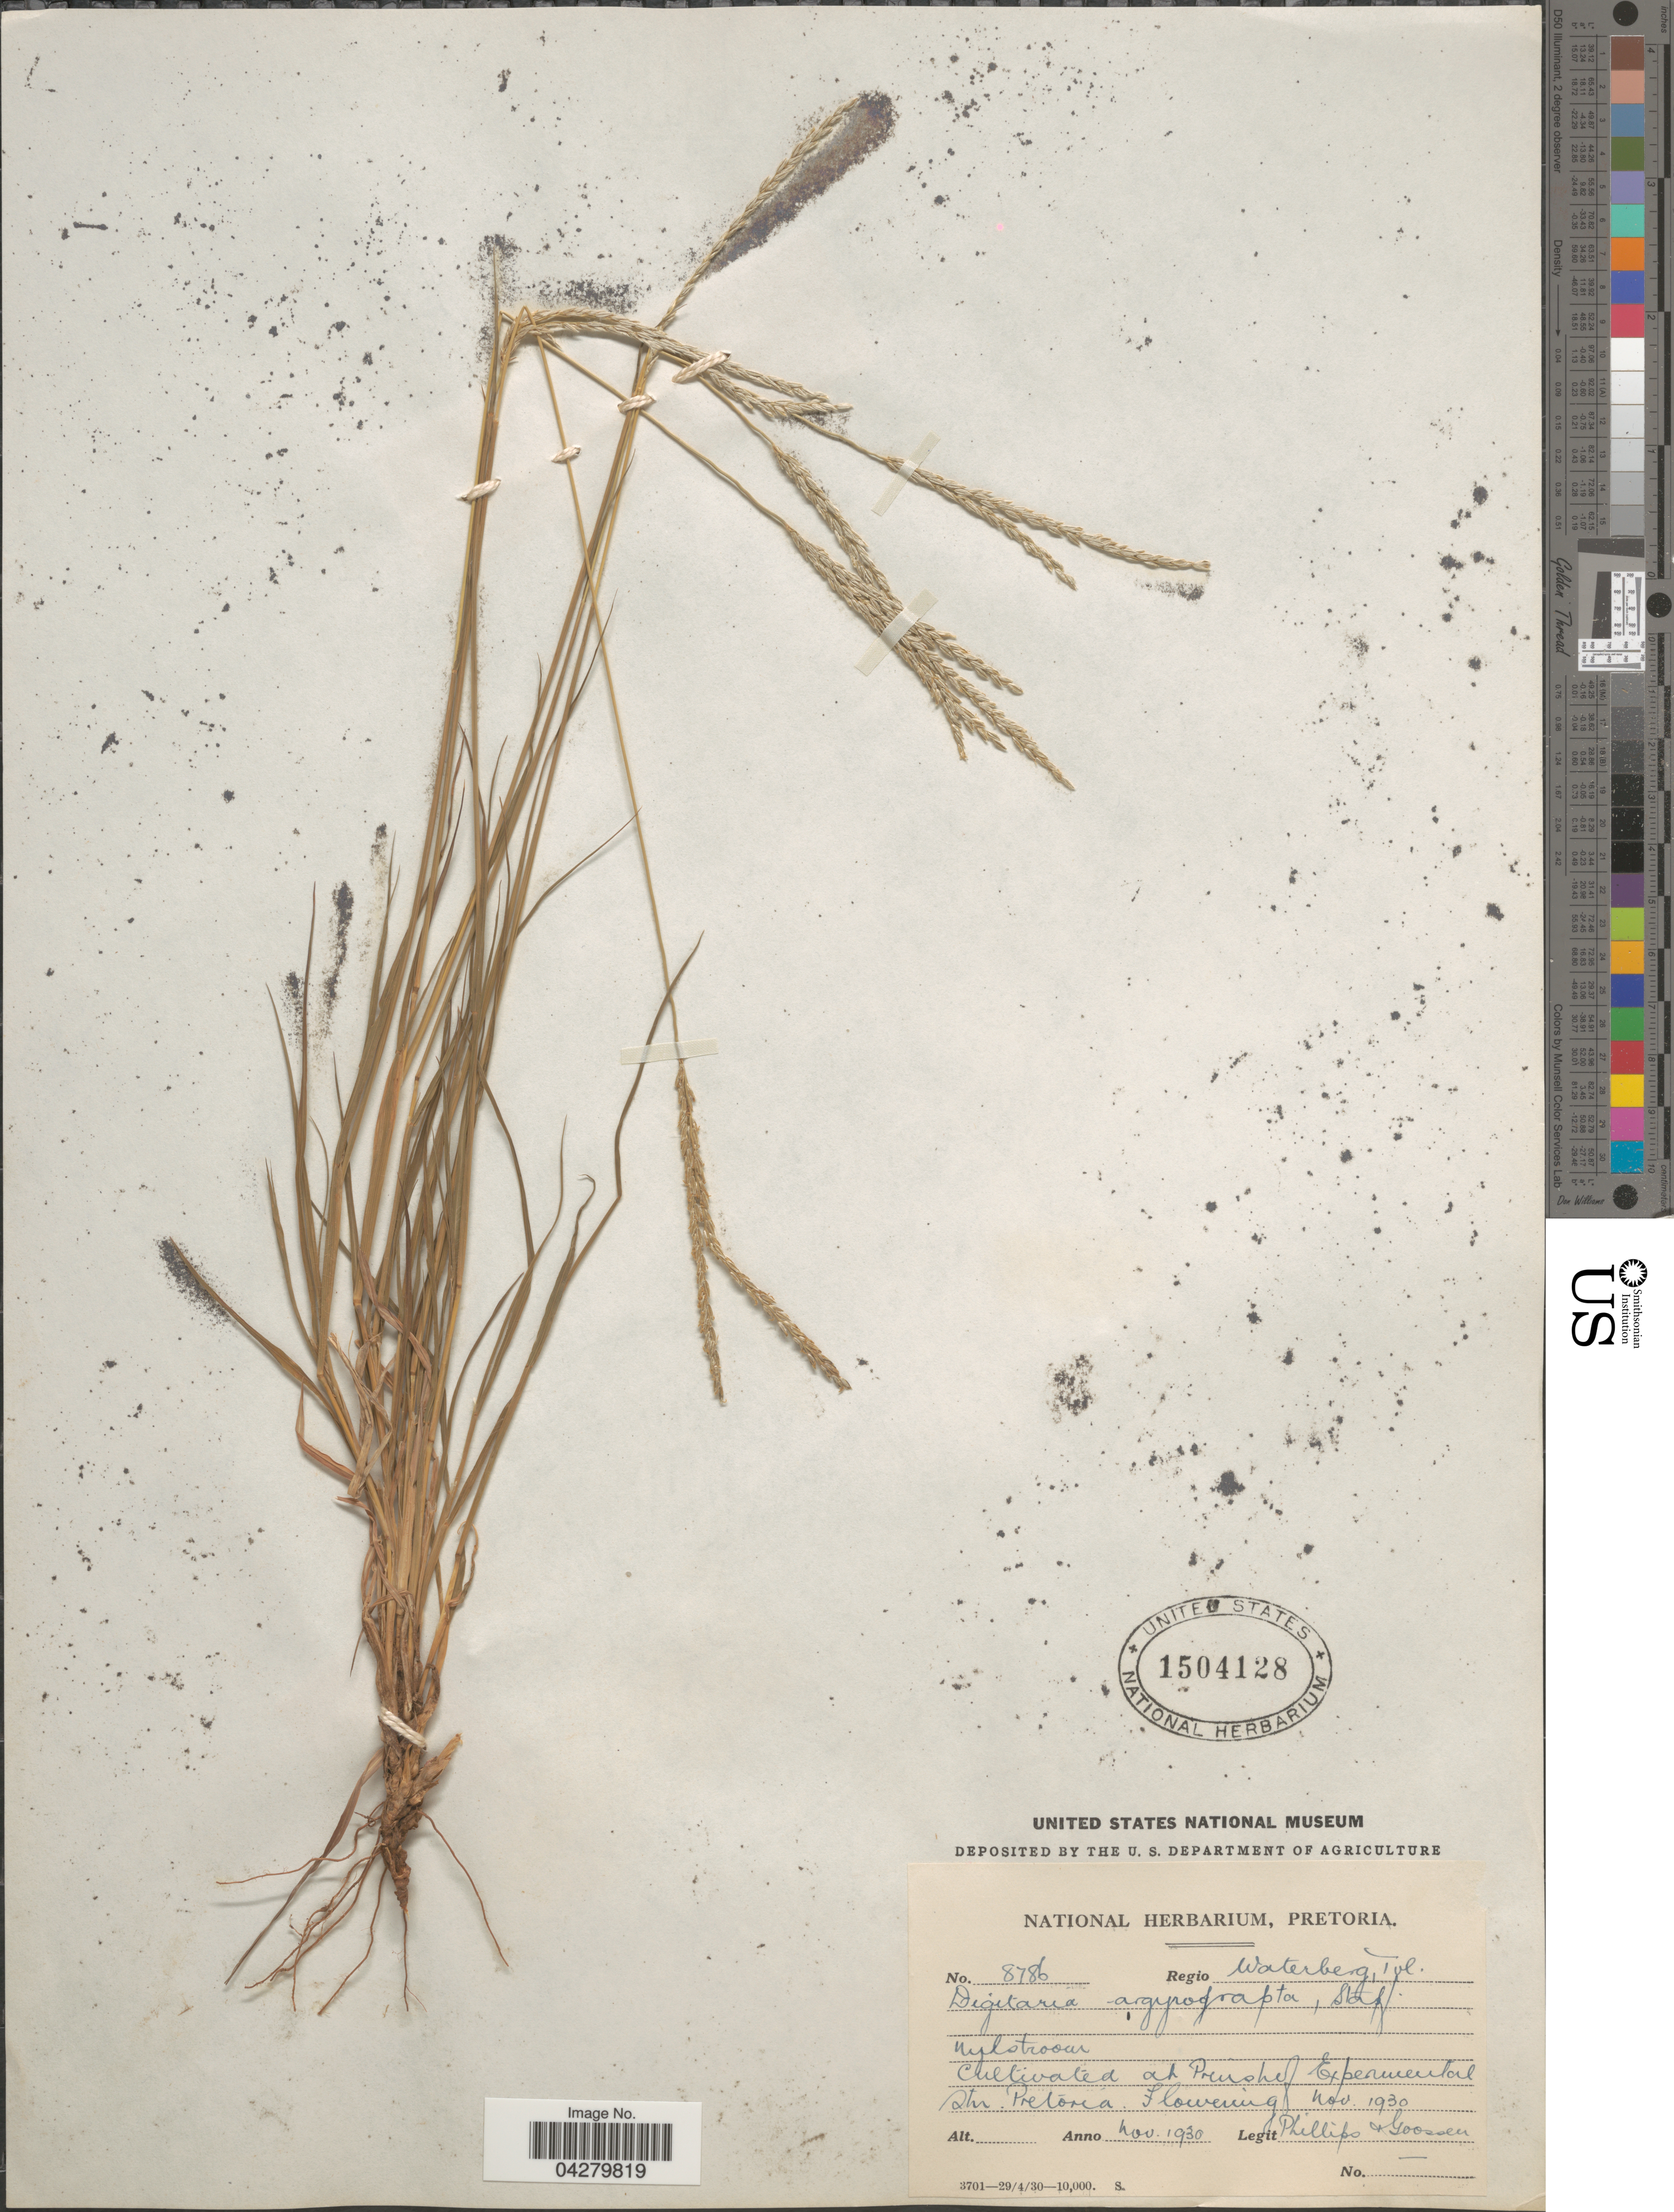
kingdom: Plantae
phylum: Tracheophyta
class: Liliopsida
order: Poales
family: Poaceae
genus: Digitaria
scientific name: Digitaria argyrograpta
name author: (Nees) Stapf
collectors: -- Phillips & -. Goossens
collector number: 8786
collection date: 1930-11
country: South Africa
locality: Regio Waterberg, Tvl. At Prinshof Experimental stn. Pretoria.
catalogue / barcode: US 1504128